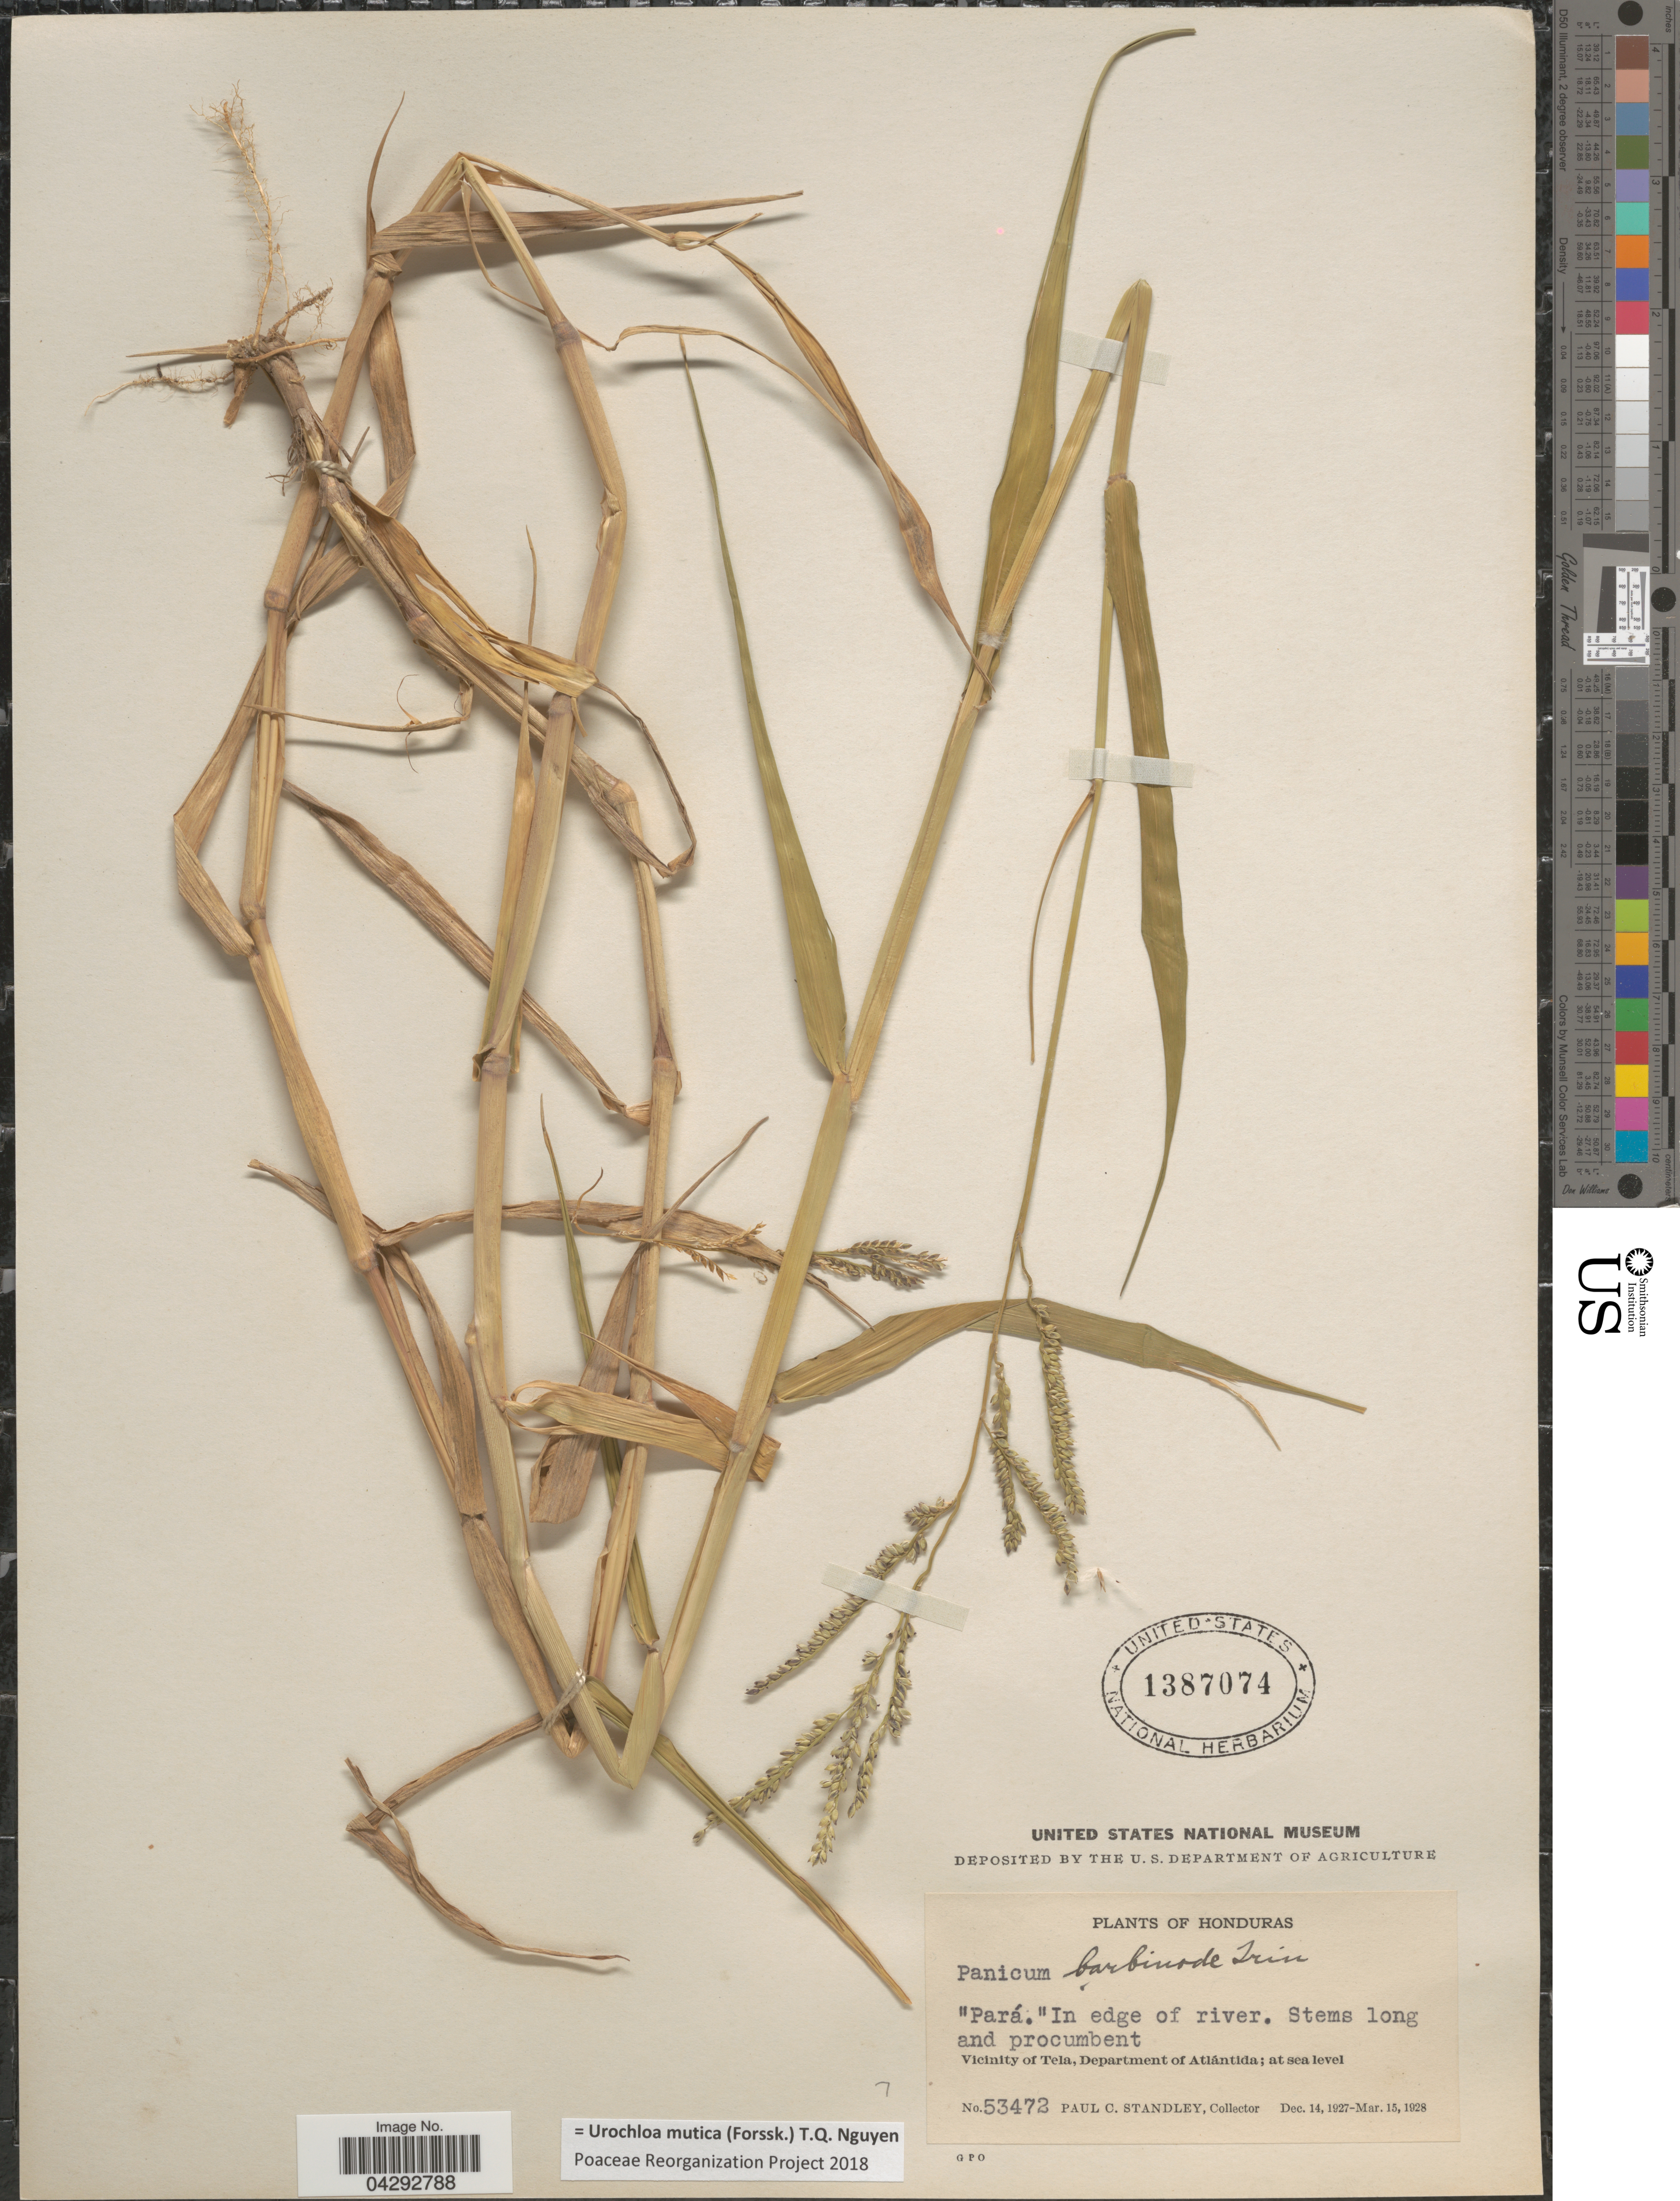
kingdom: Plantae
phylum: Tracheophyta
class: Liliopsida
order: Poales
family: Poaceae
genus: Urochloa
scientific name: Urochloa mutica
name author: (Forssk.) T.Q. Nguyen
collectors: P. C. Standley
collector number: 53472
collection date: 1927-12-14/1928-03-15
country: Honduras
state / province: Atlantida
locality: Vicinity of Tela, Department of Atlántida.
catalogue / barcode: US 1387074